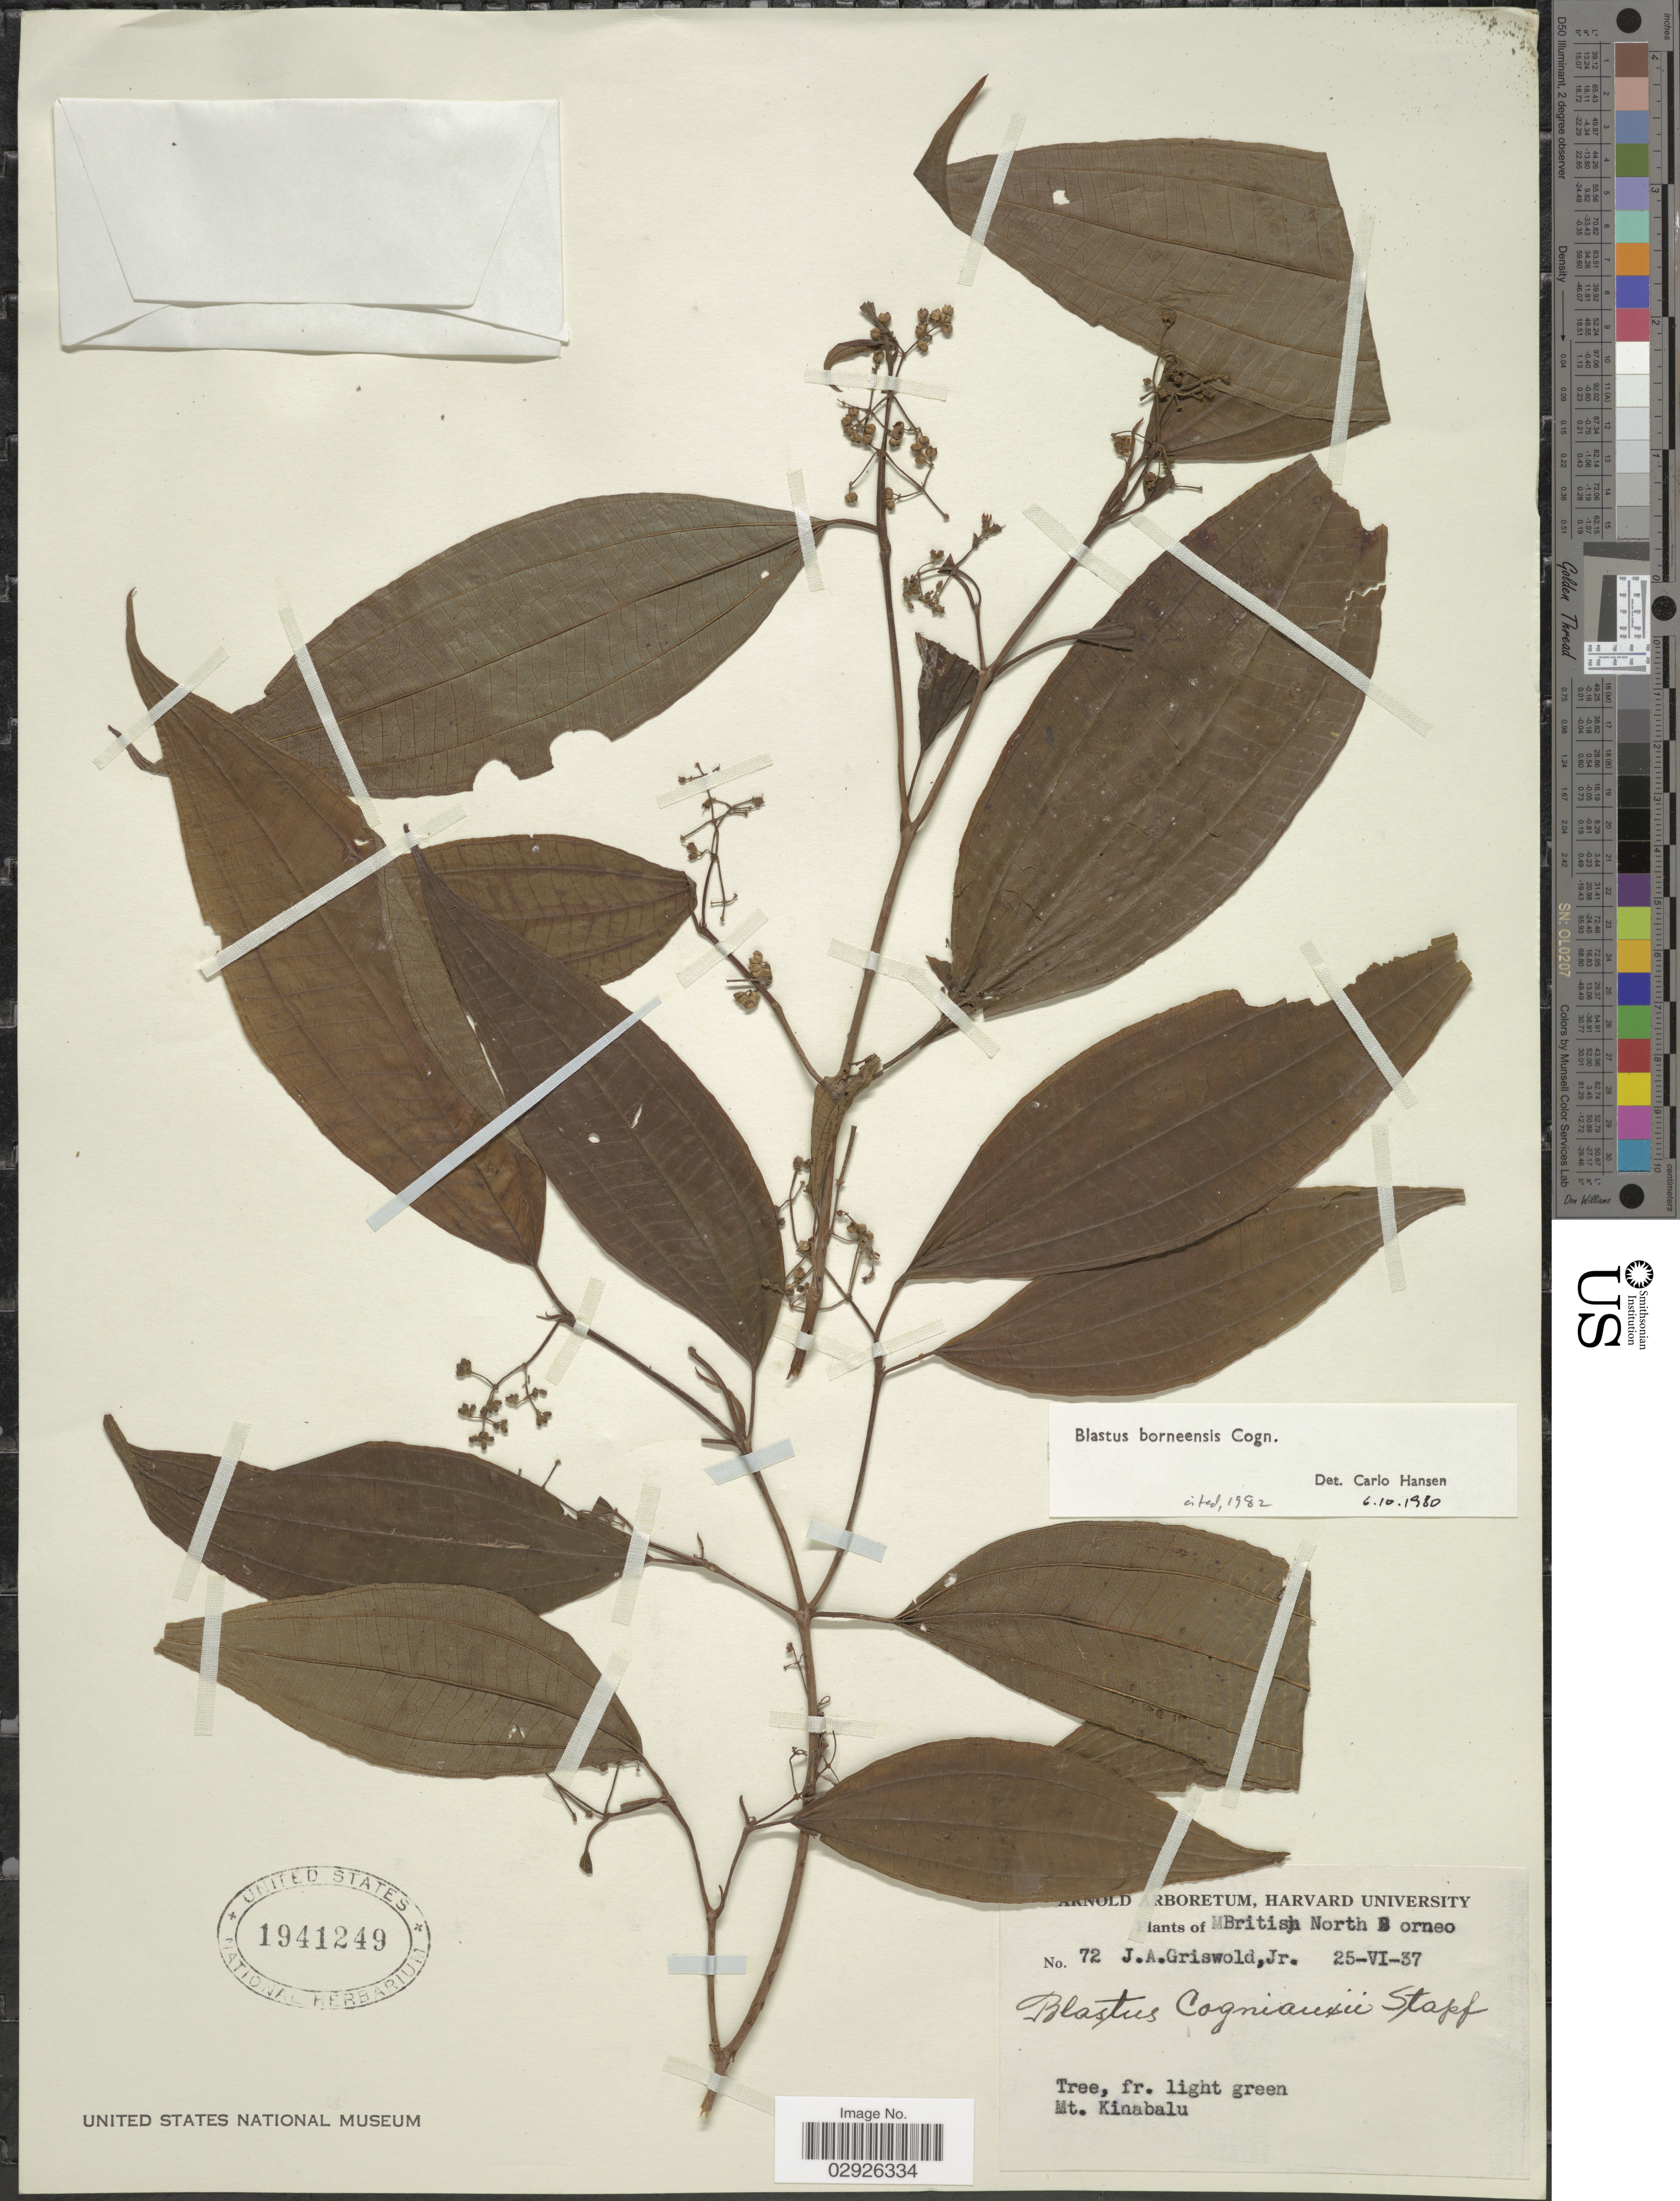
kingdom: Plantae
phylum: Tracheophyta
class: Magnoliopsida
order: Myrtales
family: Melastomataceae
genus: Blastus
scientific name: Blastus borneensis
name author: Cogn. ex Boerl.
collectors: J. Griswold Jr.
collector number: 72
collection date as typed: Transcribed d/m/y: 25/6/37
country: Malaysia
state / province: Sabah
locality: British North Borneo, Mt. Kinabalu.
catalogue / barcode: US 1941249